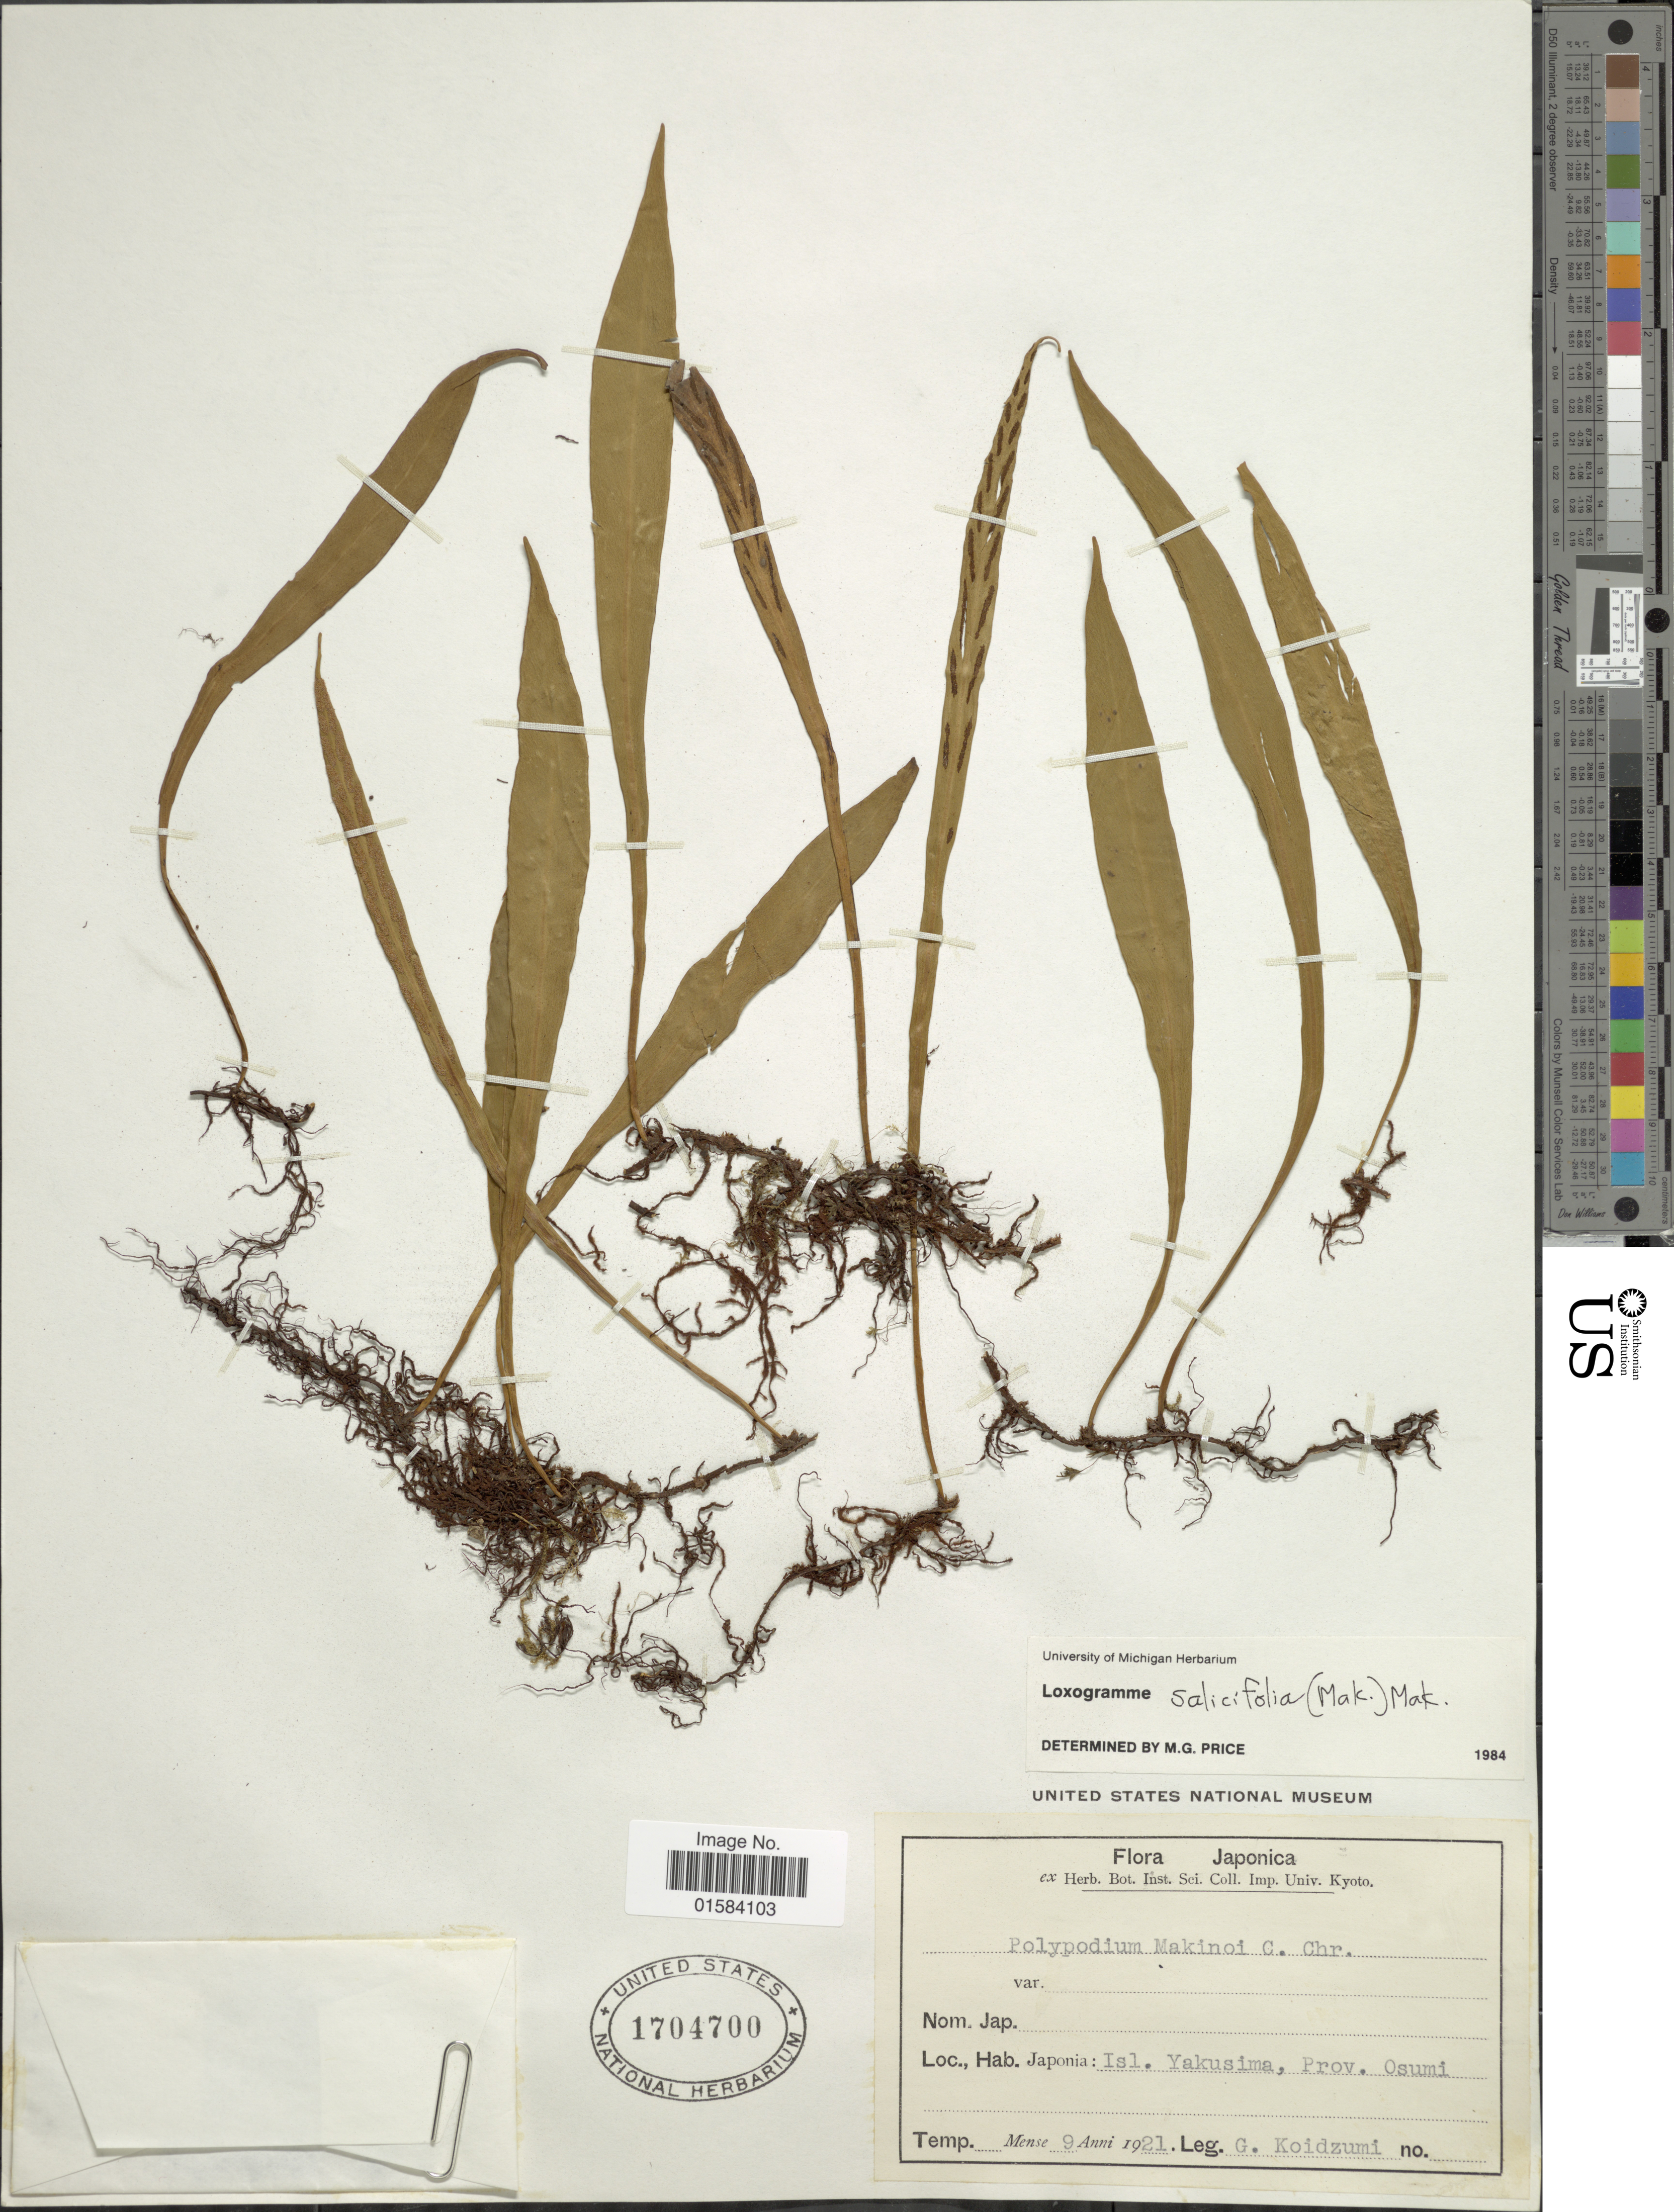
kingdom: Plantae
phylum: Tracheophyta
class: Polypodiopsida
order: Polypodiales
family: Polypodiaceae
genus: Loxogramme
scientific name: Loxogramme salicifolia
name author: (Makino) Makino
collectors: G. Koidzumi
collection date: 1921-09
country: Japan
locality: Isl. Yakushima, Prov. Osumi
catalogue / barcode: US 1704700